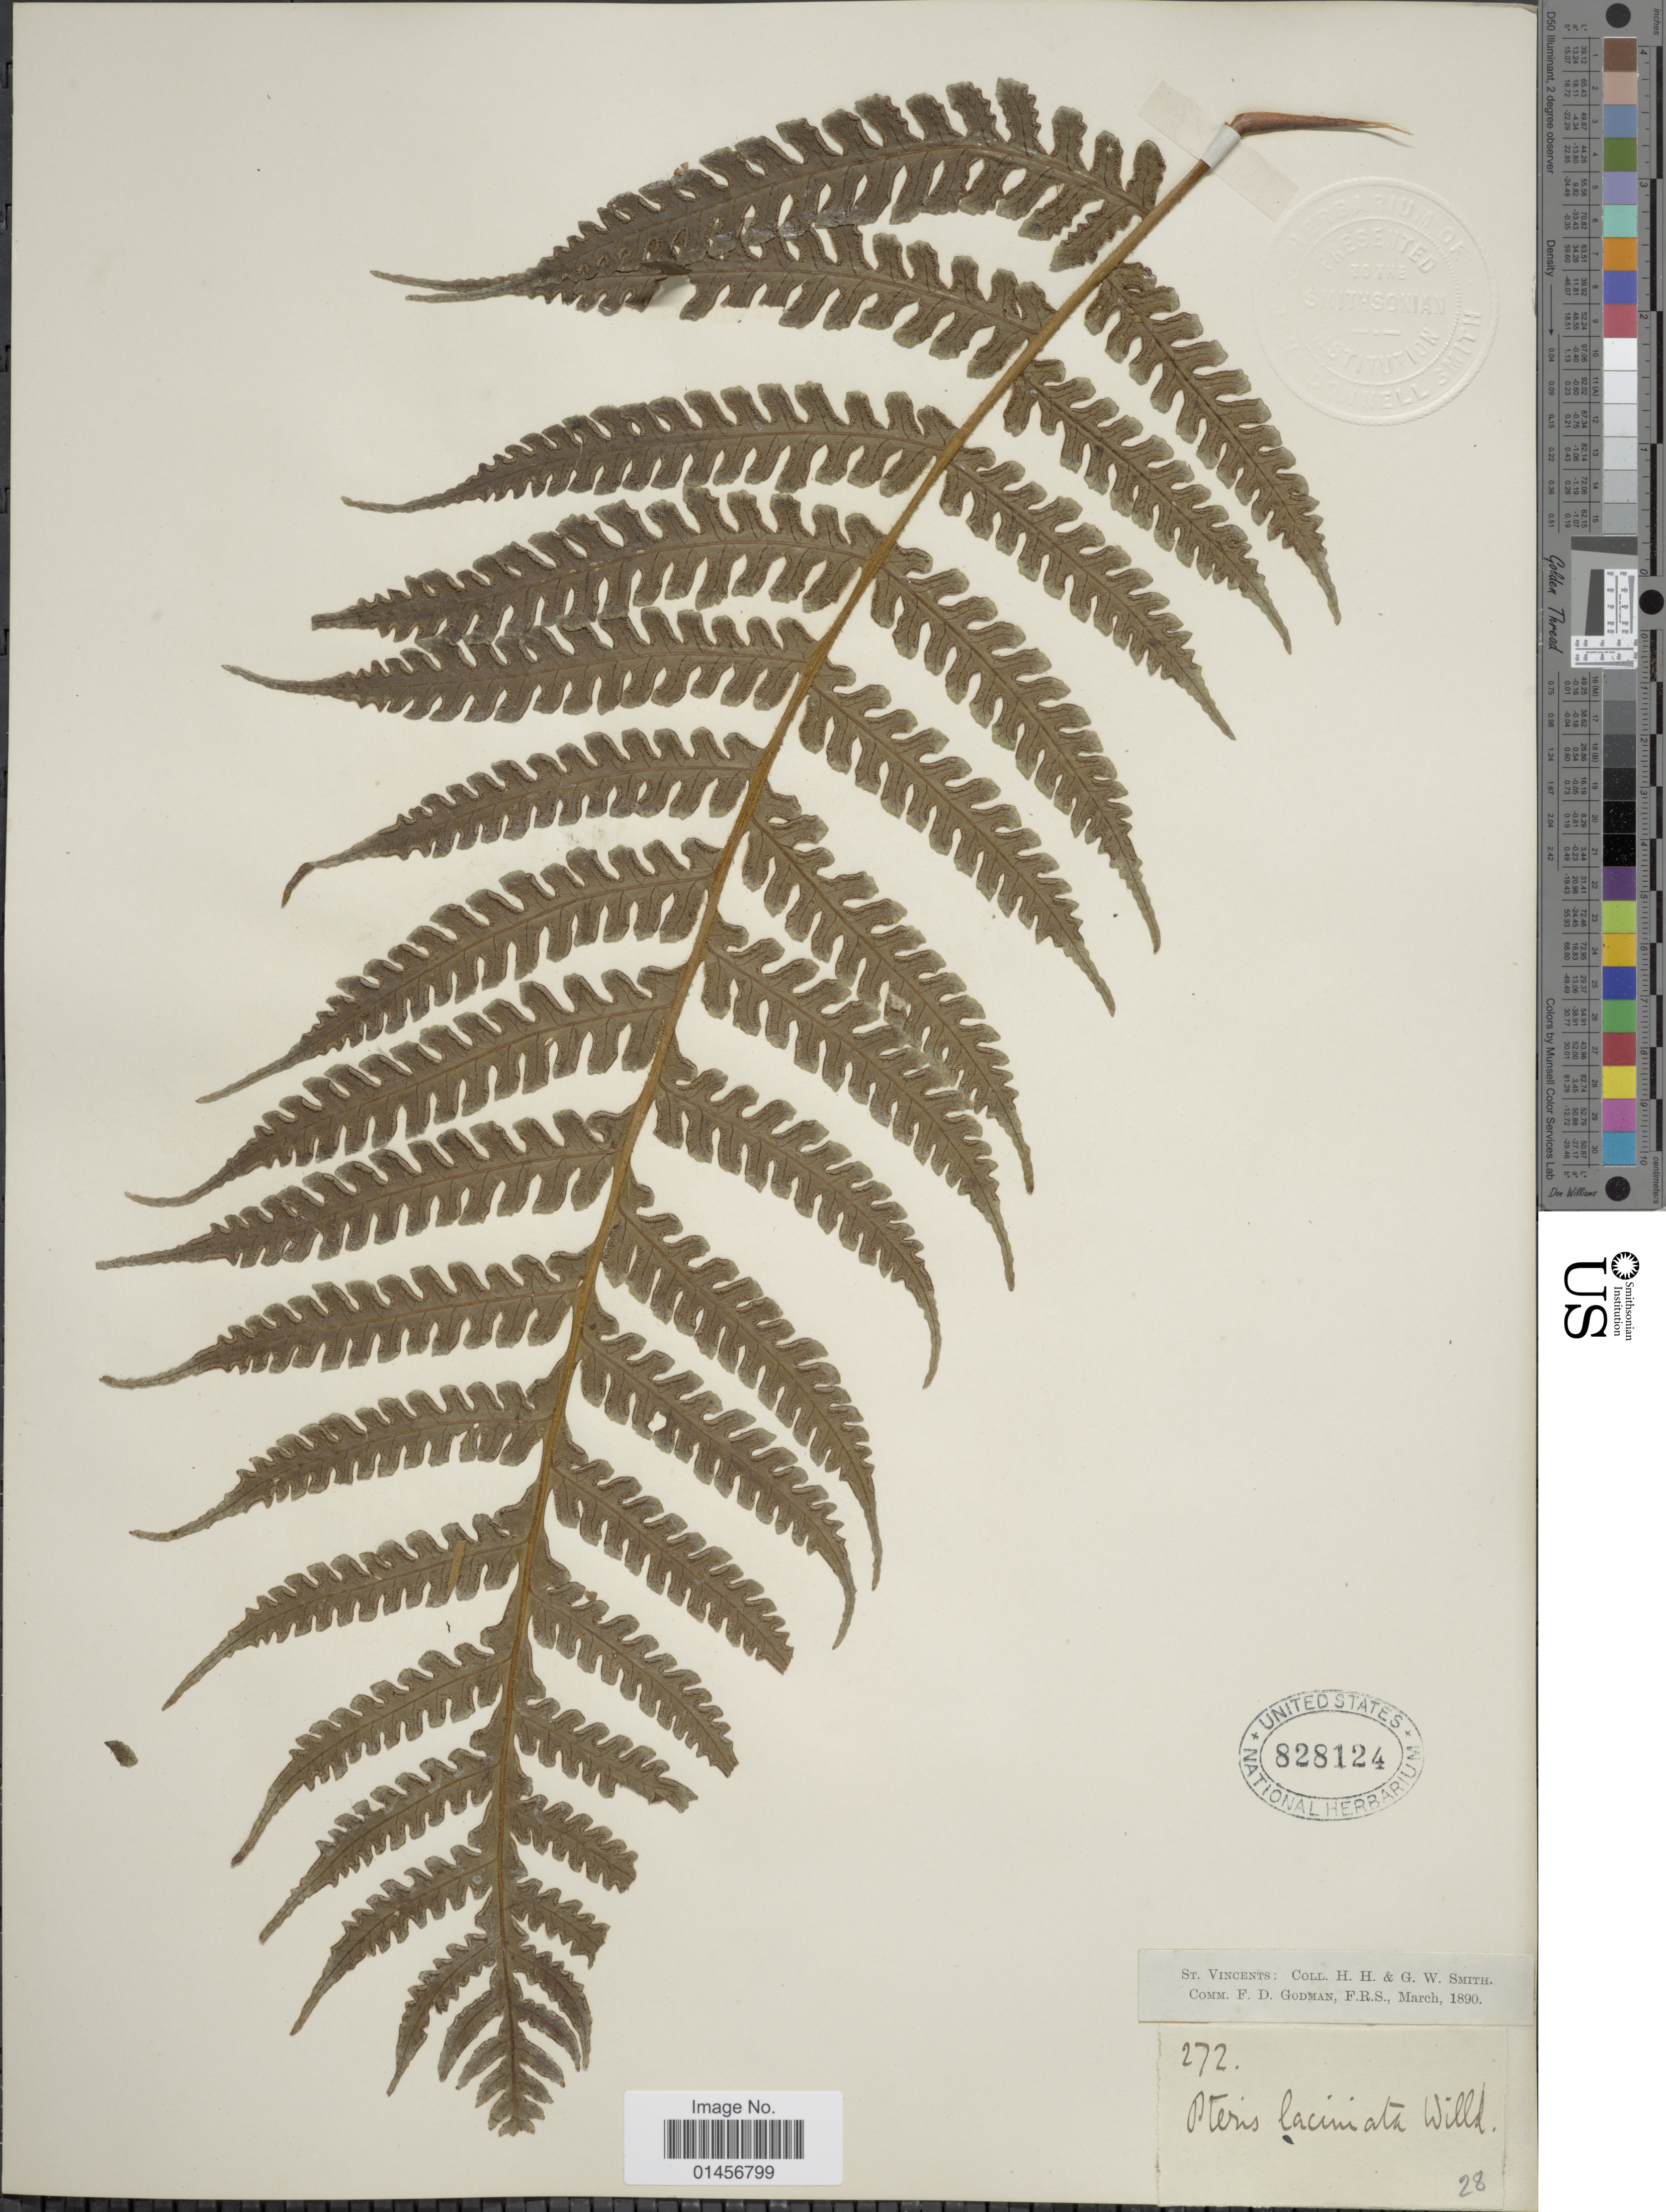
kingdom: Plantae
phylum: Tracheophyta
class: Polypodiopsida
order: Polypodiales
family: Lonchitidaceae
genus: Lonchitis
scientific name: Lonchitis hirsuta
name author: L.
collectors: H. H. Smith & G. Smith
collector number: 272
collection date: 1890-03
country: St. Vincent - Grenadines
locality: St. Vincents.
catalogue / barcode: US 828124